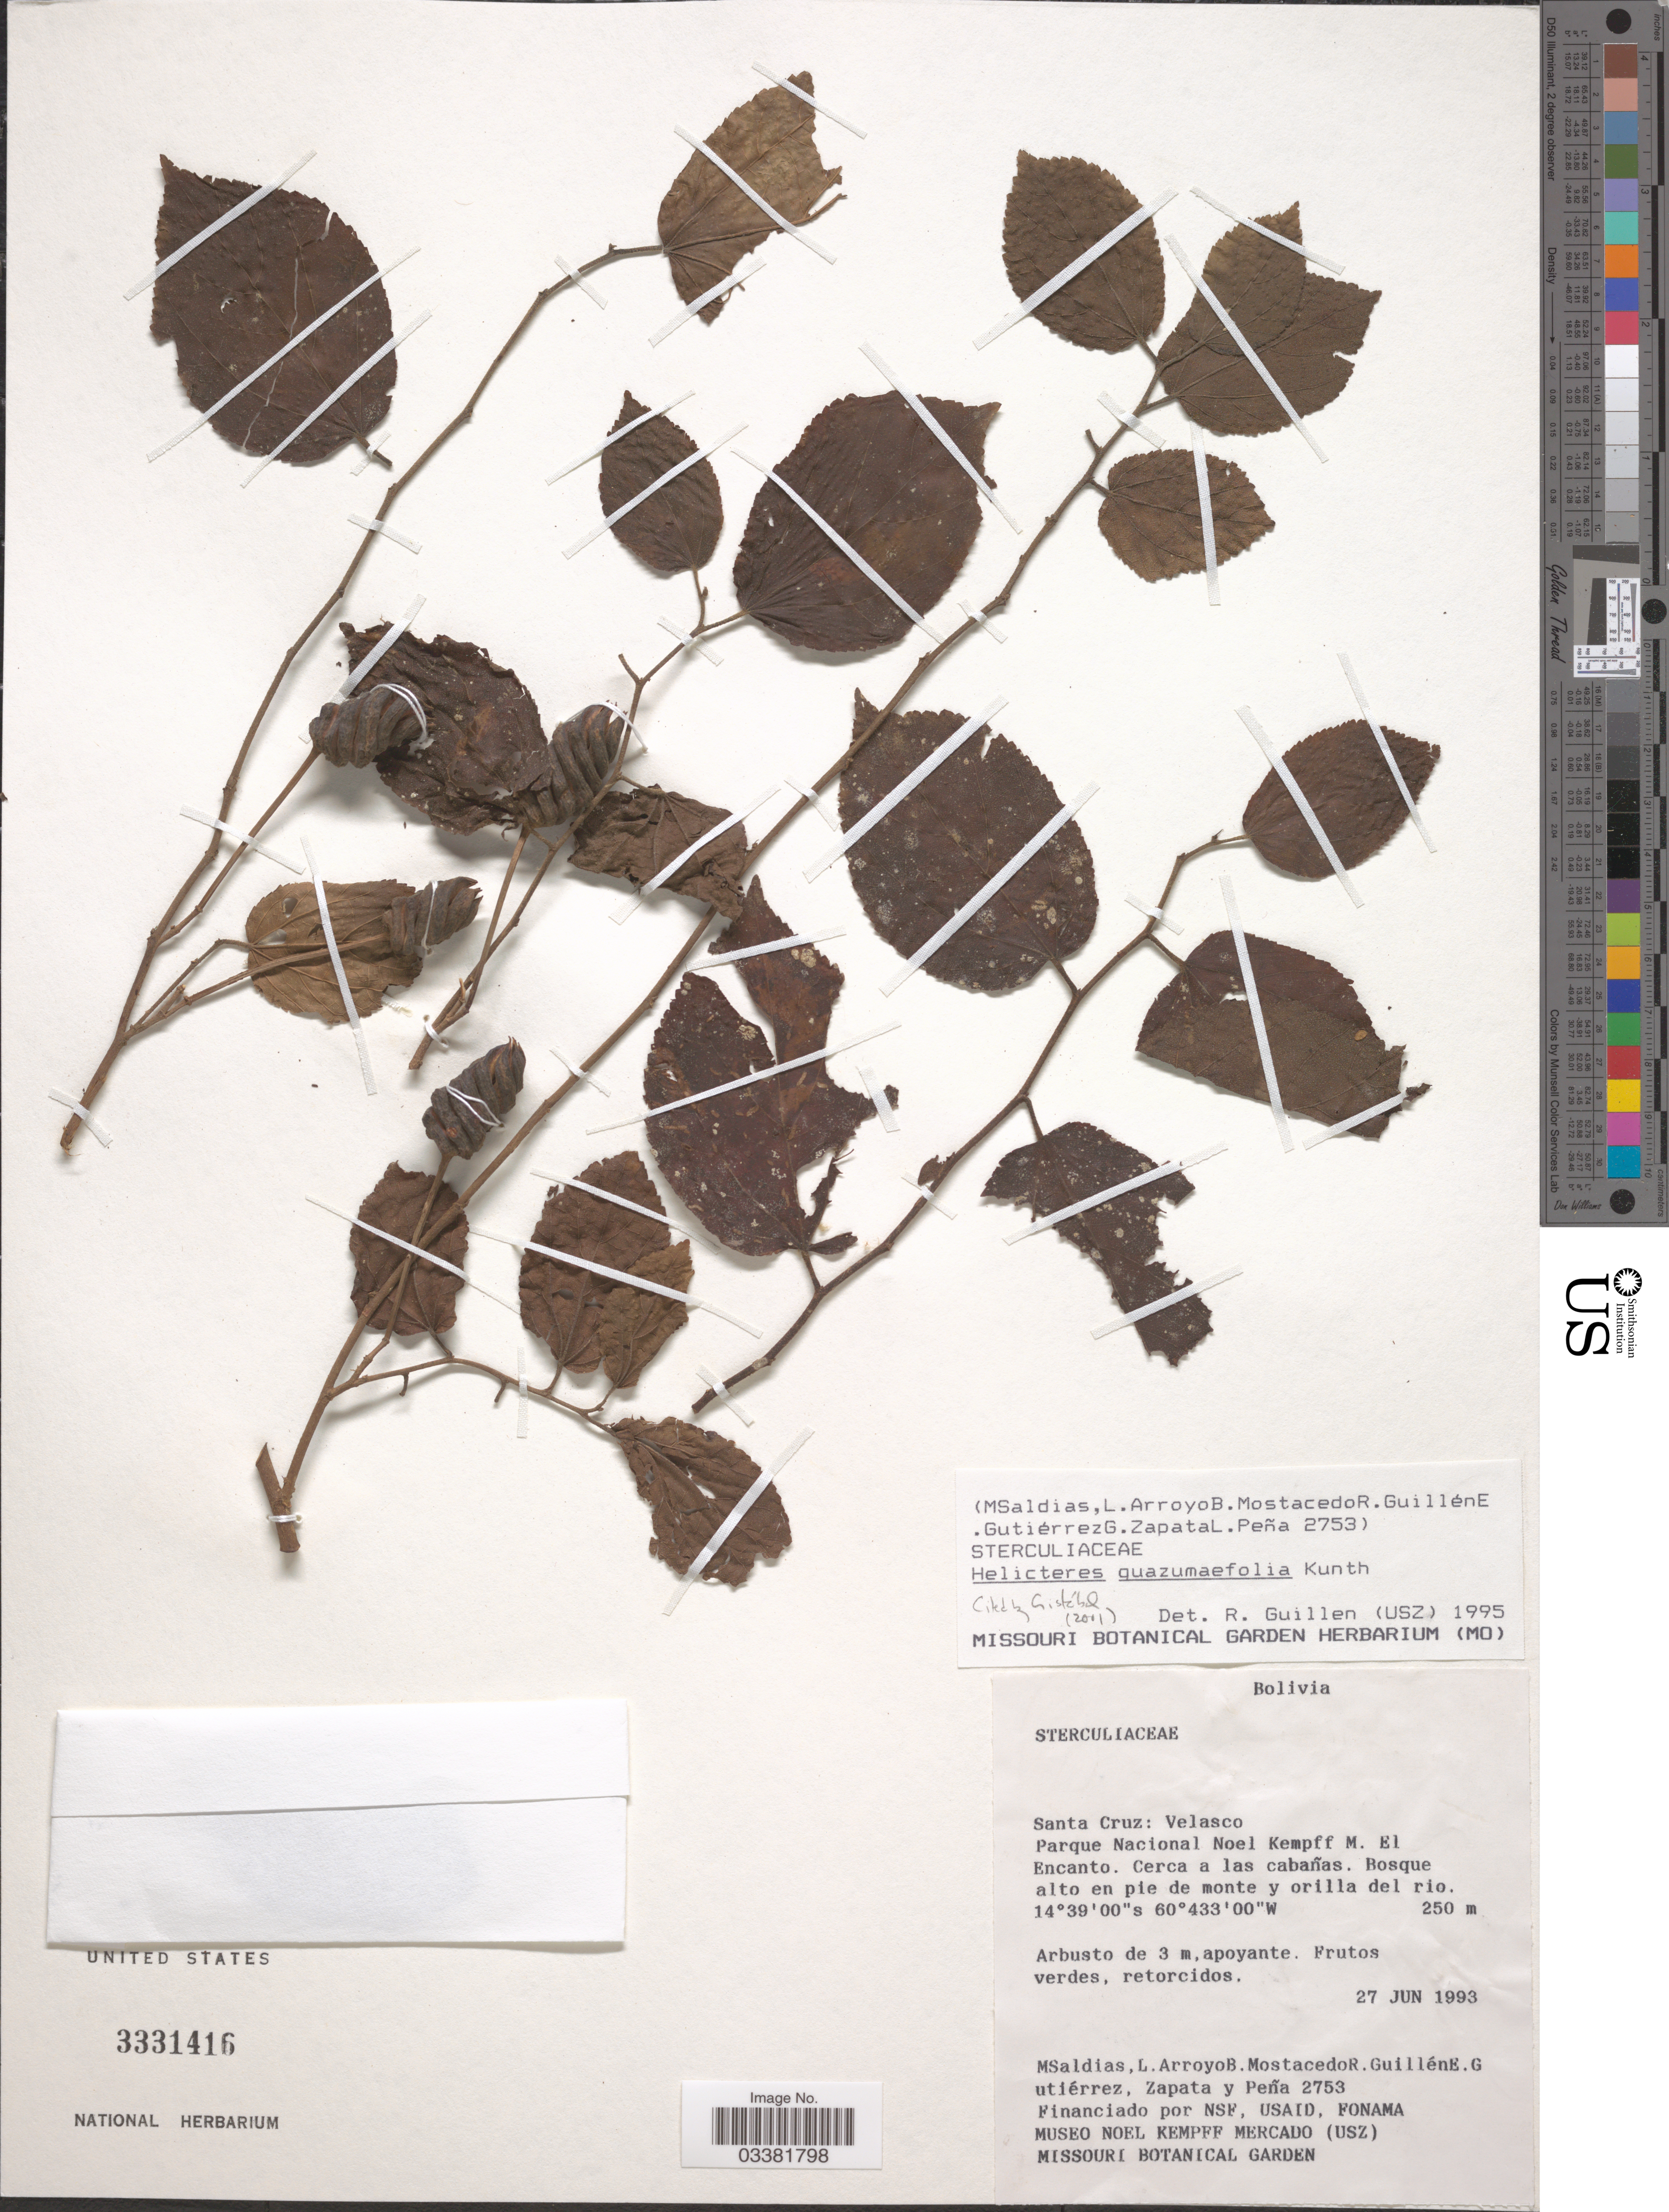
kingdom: Plantae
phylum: Tracheophyta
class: Magnoliopsida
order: Malvales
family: Malvaceae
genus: Helicteres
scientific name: Helicteres guazumifolia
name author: Kunth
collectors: M. Saldias, L. Arroyo, B. Mostacedo, R. Guillen & et al.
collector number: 2753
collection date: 1993-06-27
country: Bolivia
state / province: Santa Cruz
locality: Velasco. Parque Nacional Noel Kempff M. El Encanto. Cerca a las cabañas. Bosque alto en pie de monte y orilla del rio.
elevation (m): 250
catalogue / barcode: US 3331416